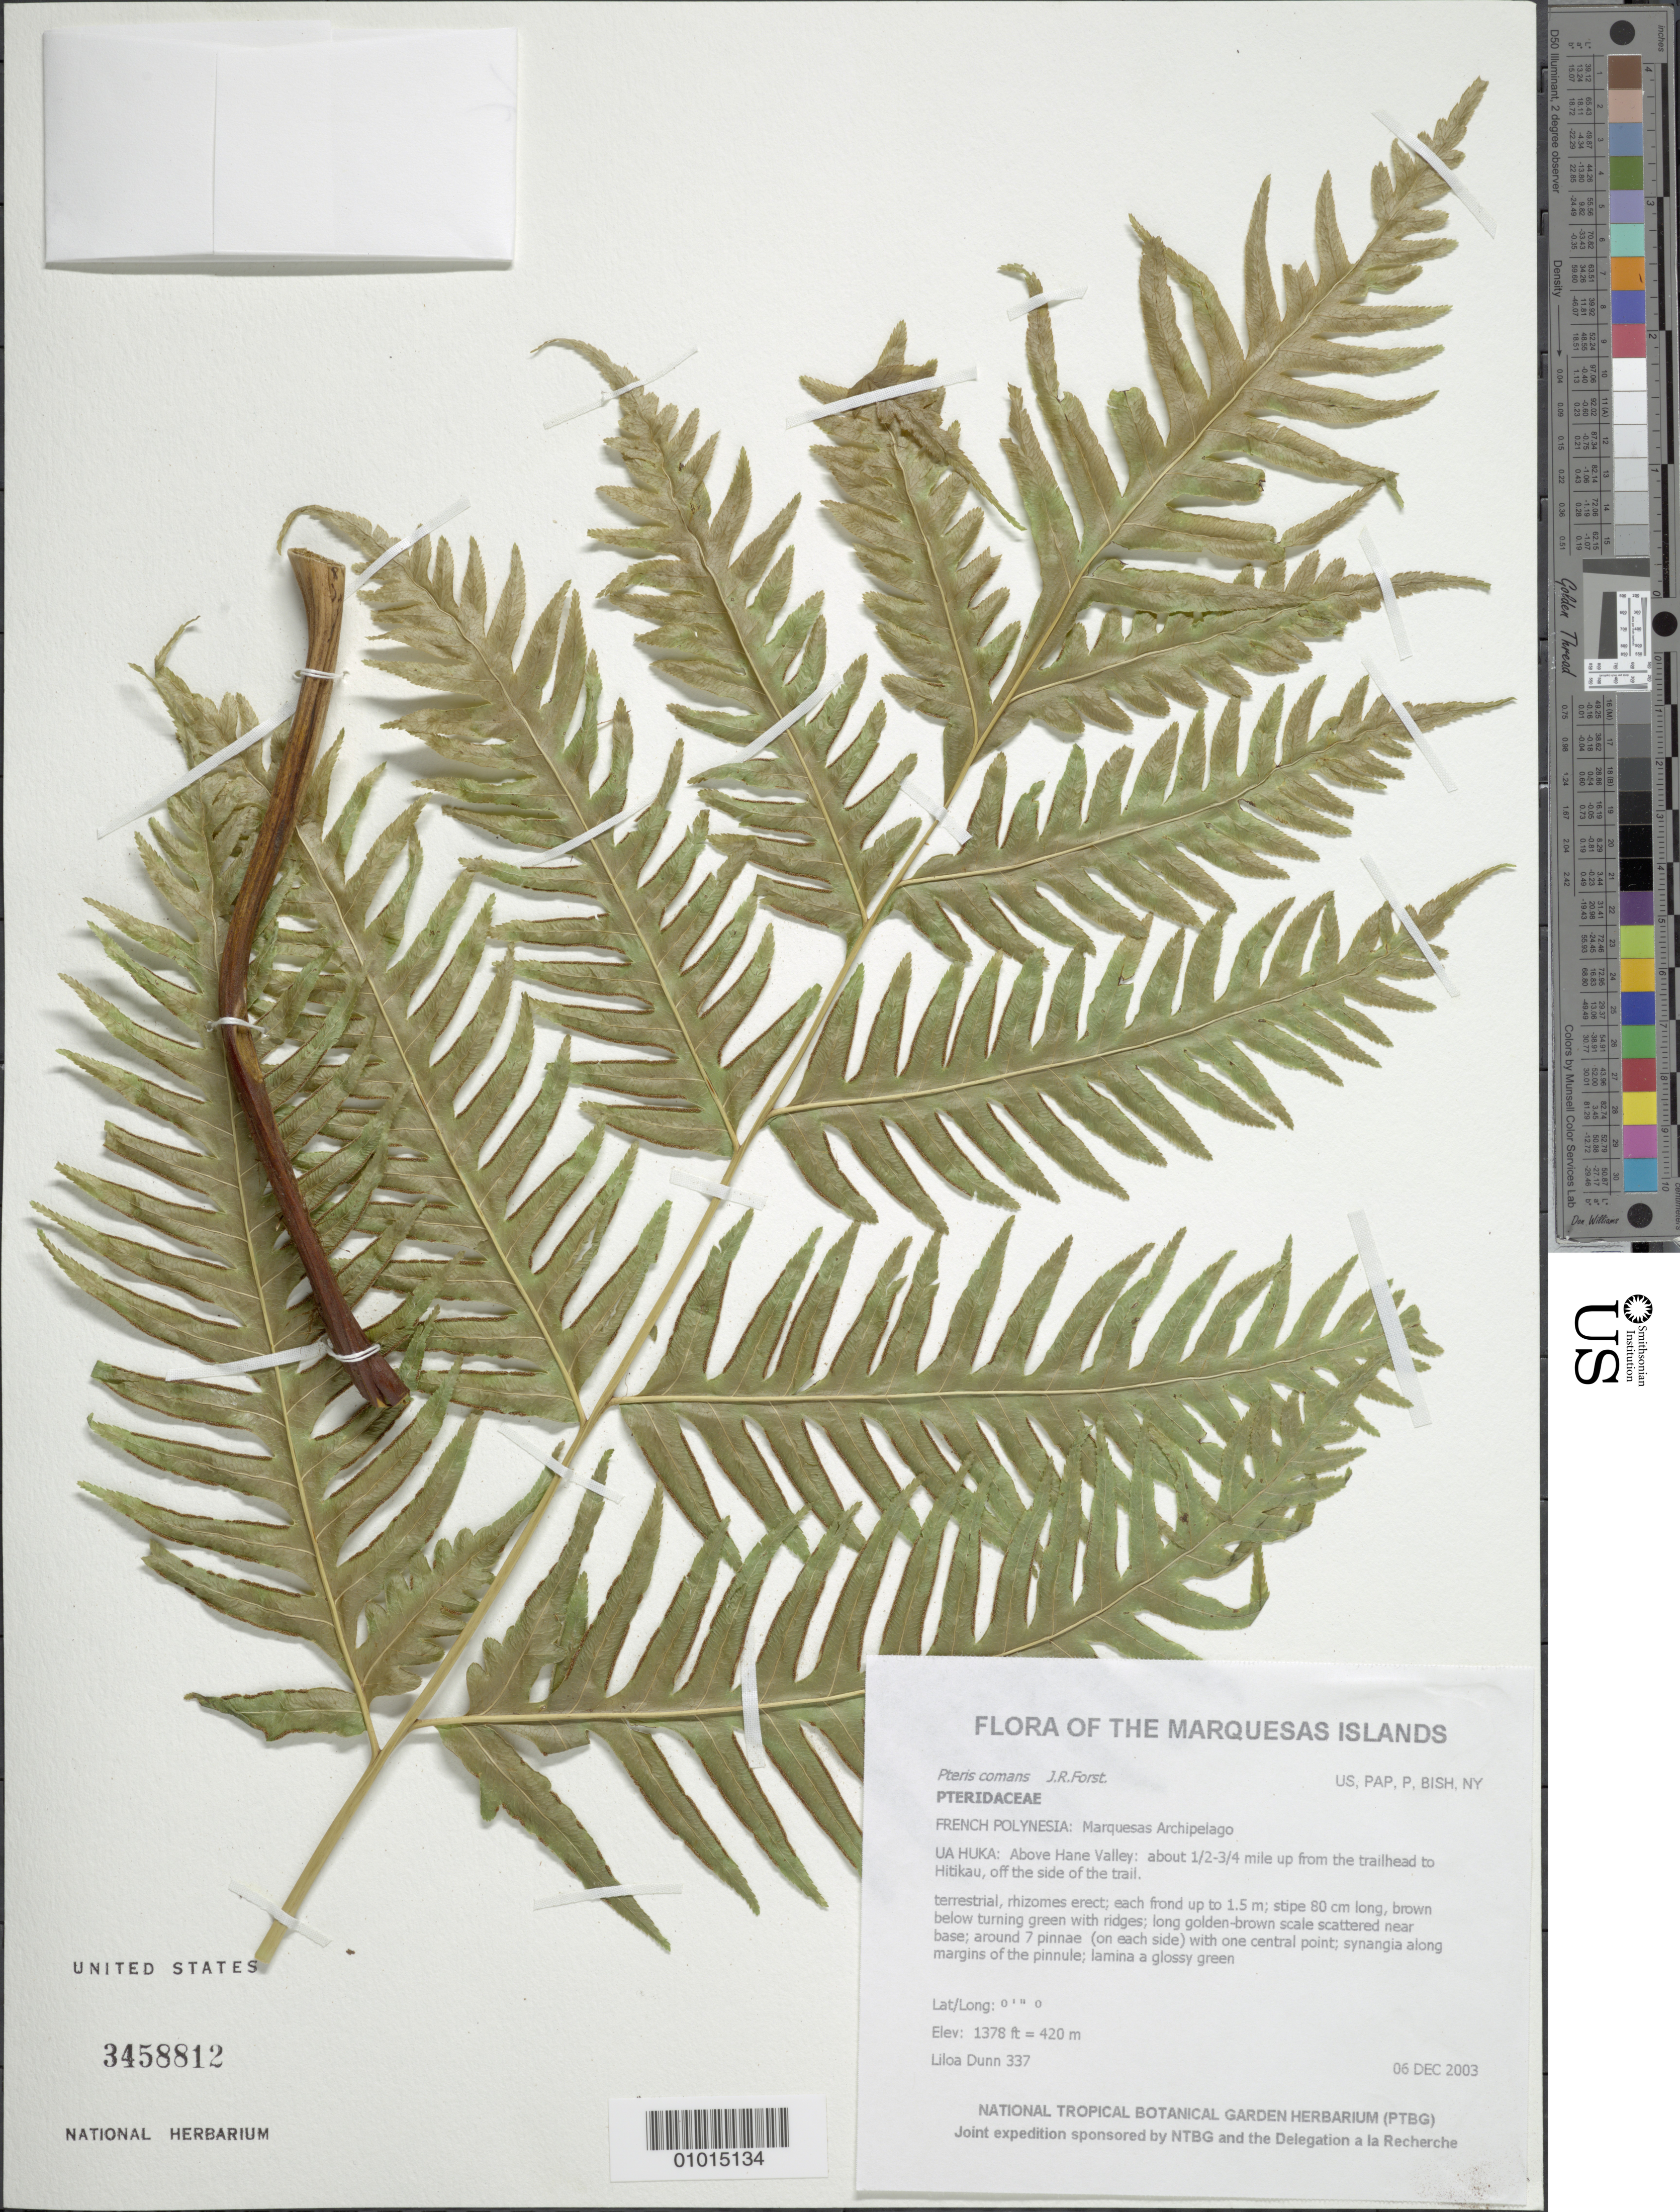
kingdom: Plantae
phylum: Tracheophyta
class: Polypodiopsida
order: Polypodiales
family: Pteridaceae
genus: Pteris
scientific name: Pteris comans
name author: G. Forst.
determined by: Wood, Kenneth R.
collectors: L. Dunn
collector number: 337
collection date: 2003-12-06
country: French Polynesia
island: Ua Huka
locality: Above Hane Valley, about 1/2-3/4 mile up from the trailhead to Hitikau, off the side of the trail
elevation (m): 420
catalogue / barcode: US 3458812